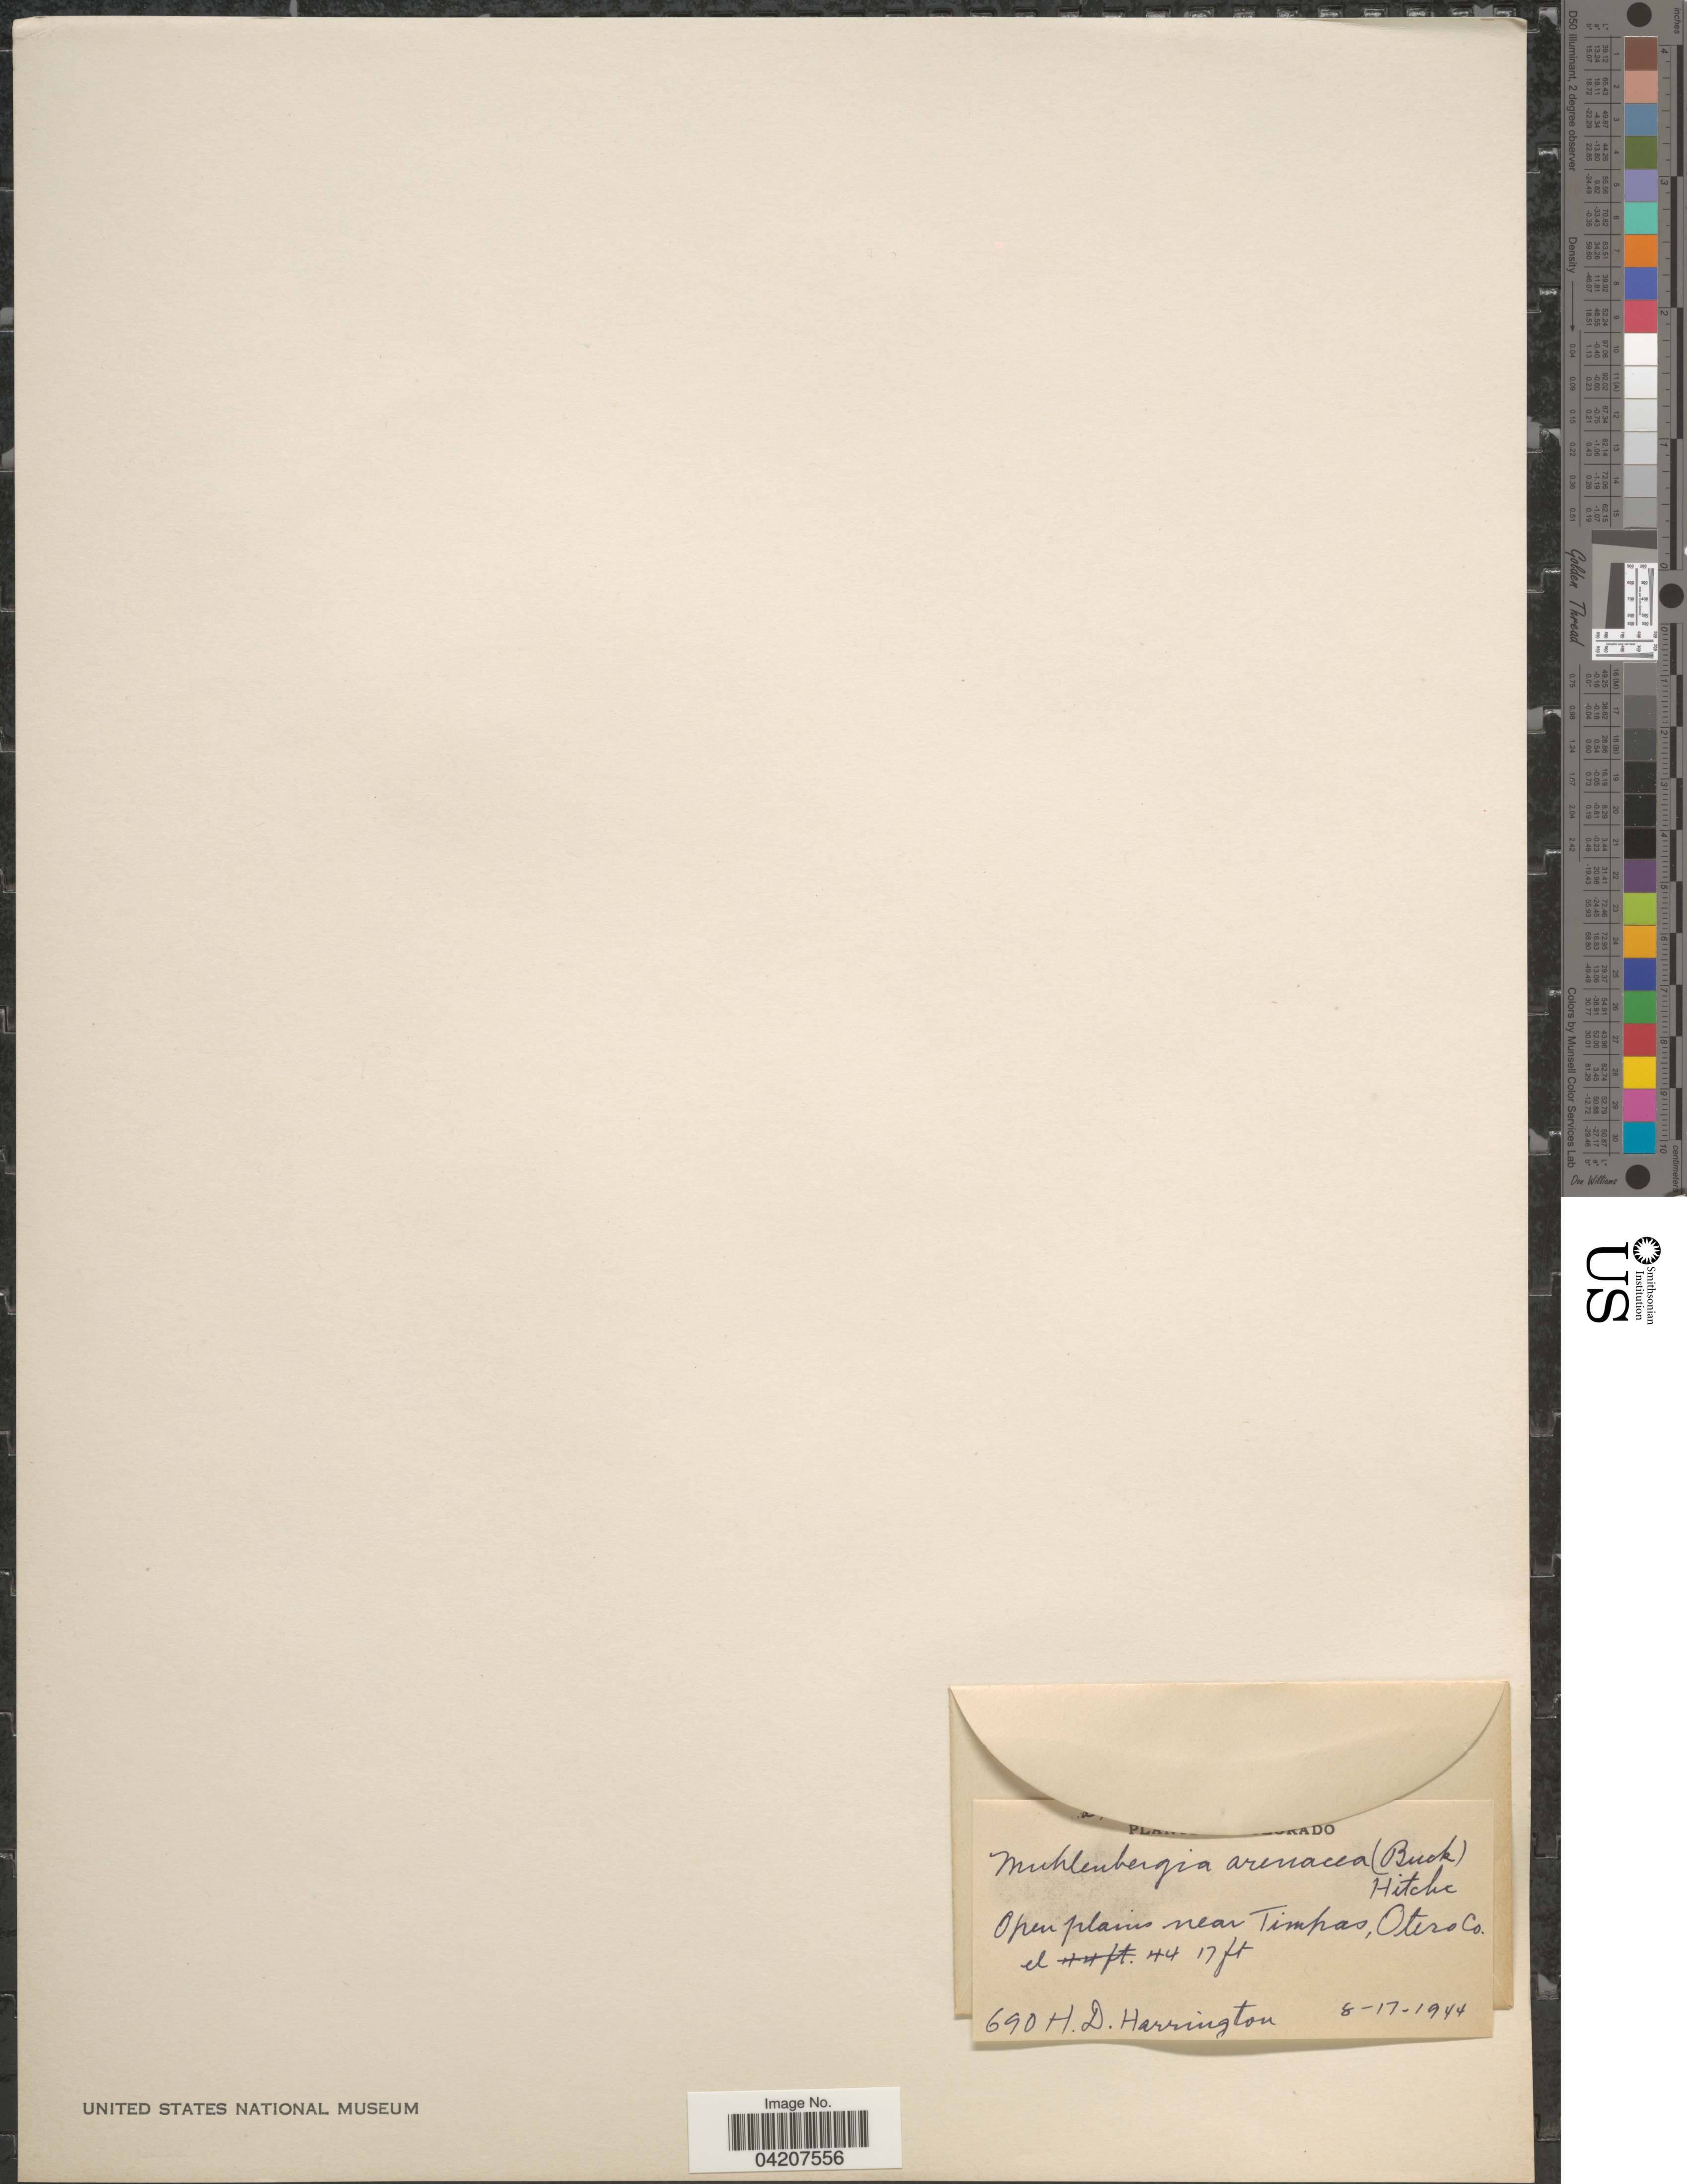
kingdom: Plantae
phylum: Tracheophyta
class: Liliopsida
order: Poales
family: Poaceae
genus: Muhlenbergia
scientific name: Muhlenbergia arenacea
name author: (Buckley) Hitchc.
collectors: H. Harrington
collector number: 690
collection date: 1944-08-17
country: United States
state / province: Colorado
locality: Open plains near Timpas, Otero Co.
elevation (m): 1346